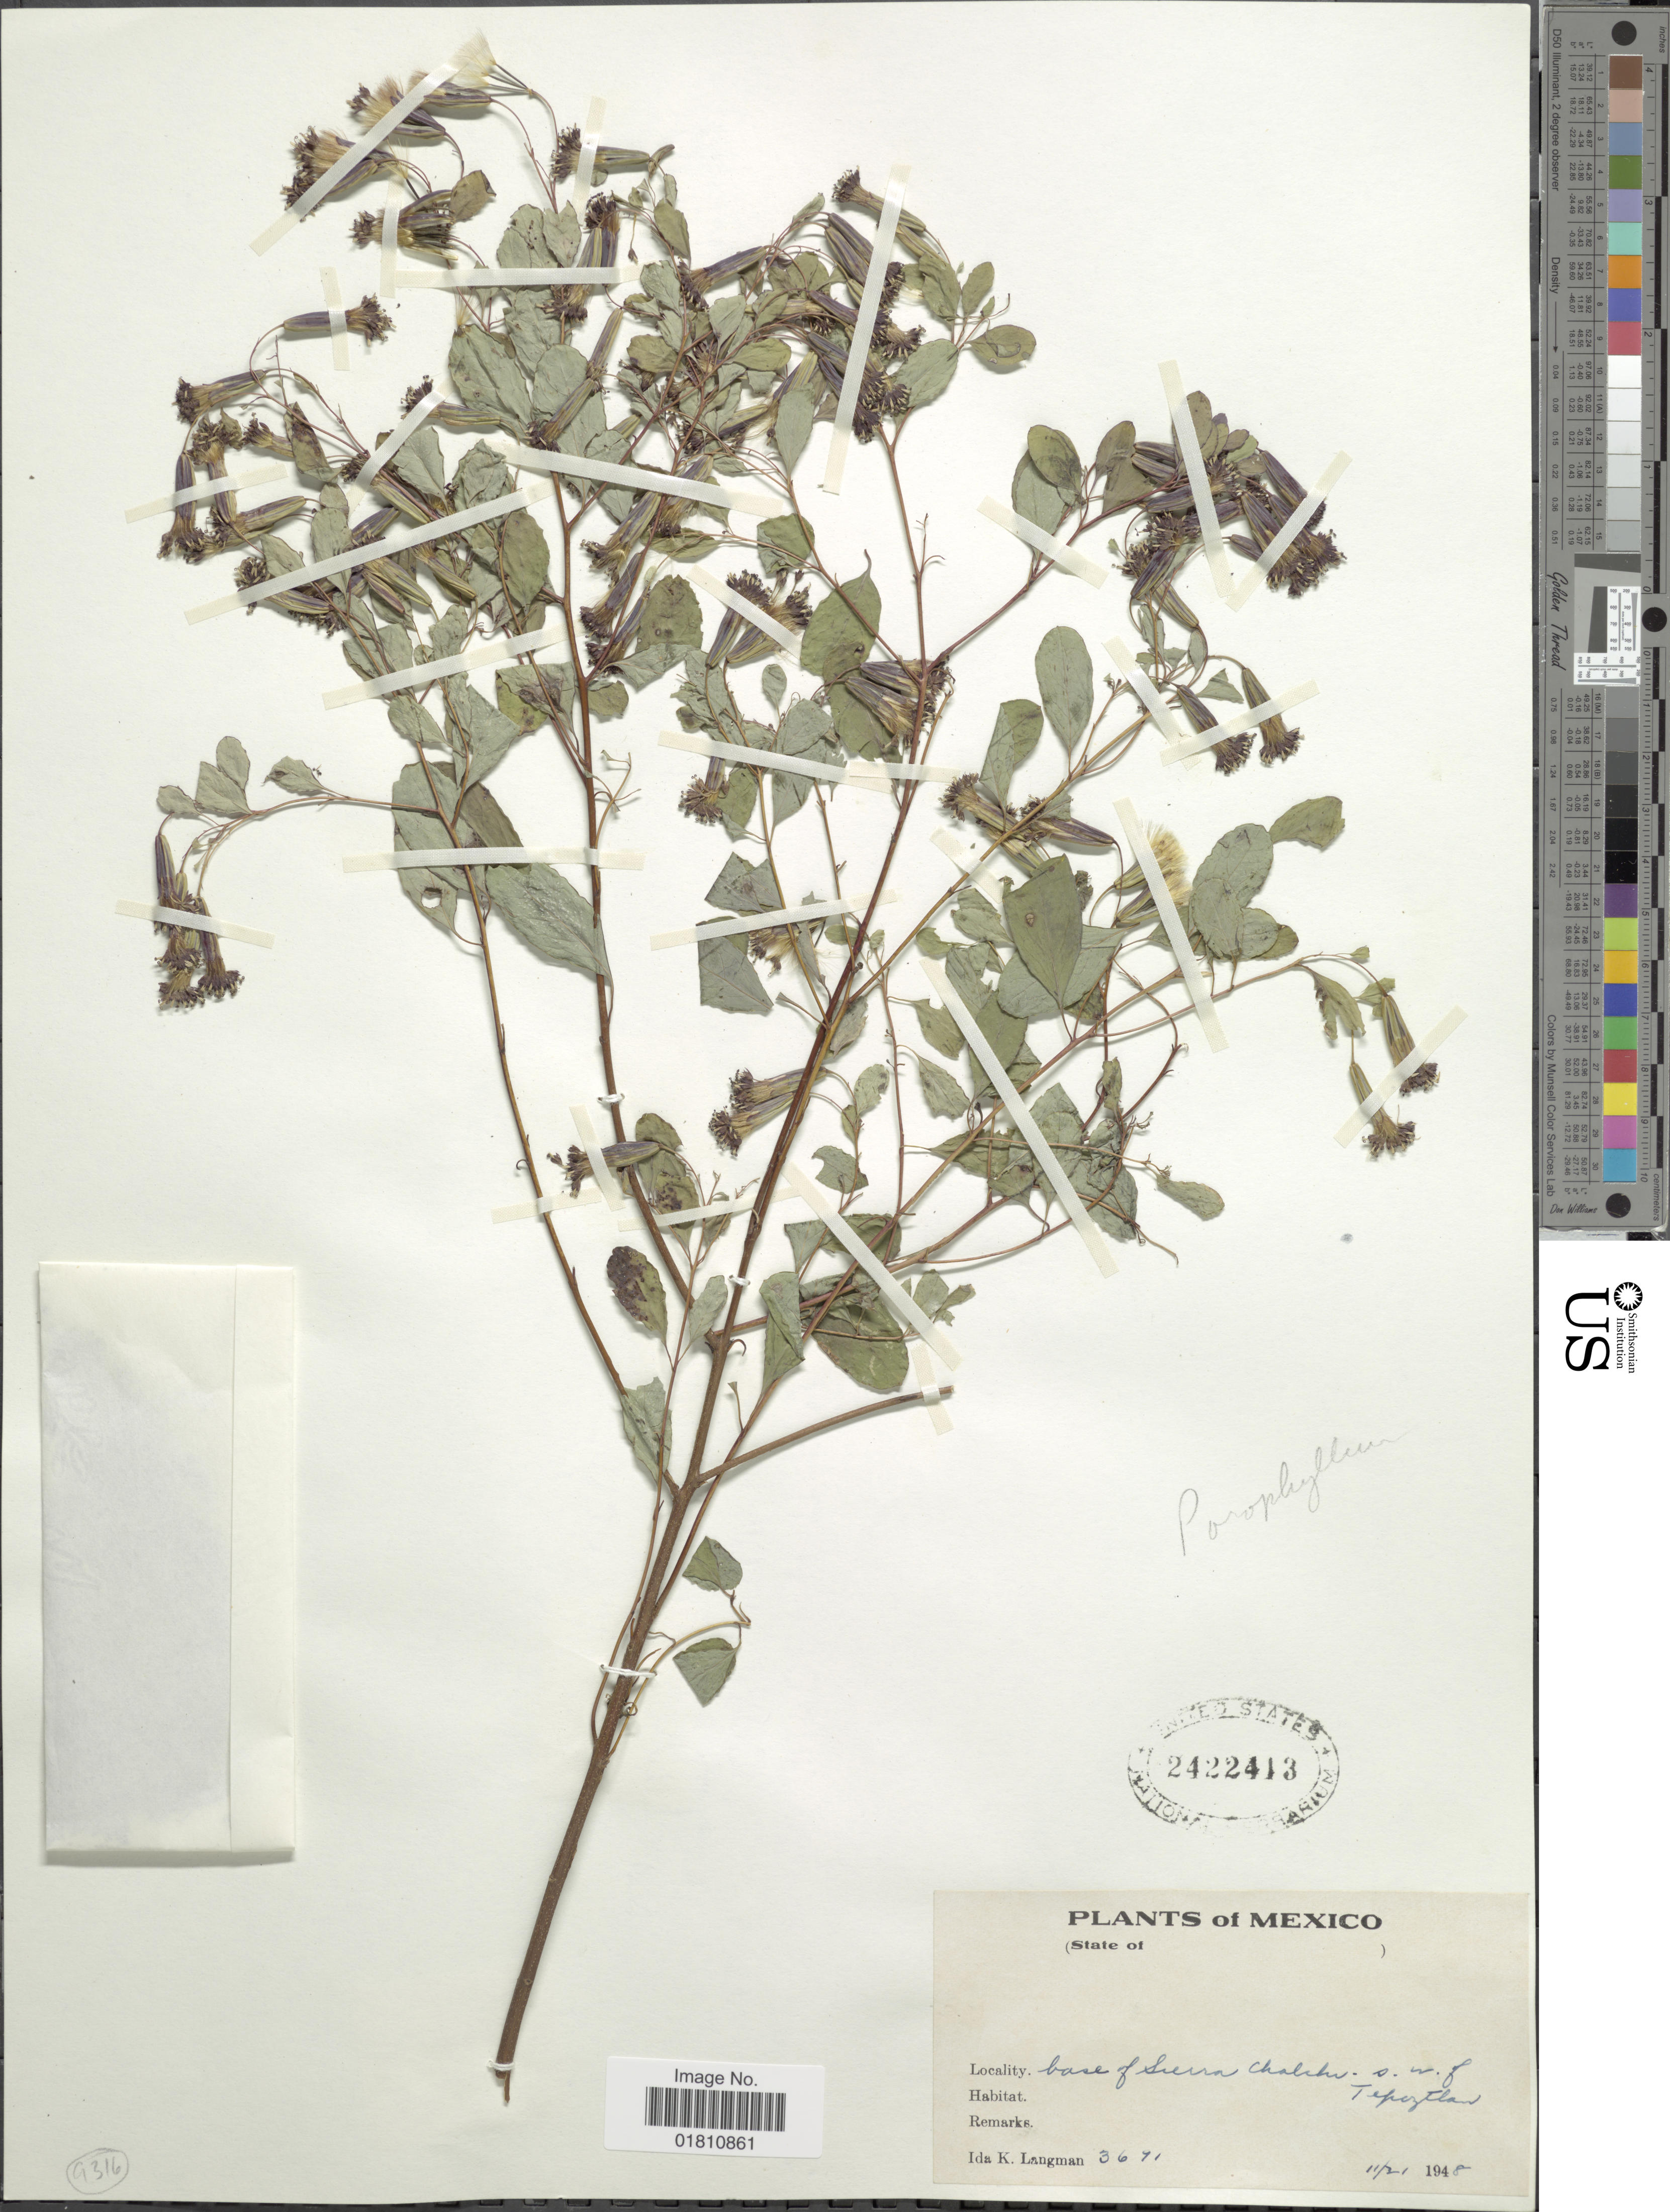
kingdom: Plantae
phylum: Tracheophyta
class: Magnoliopsida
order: Asterales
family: Asteraceae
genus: Porophyllum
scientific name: Porophyllum viridiflorum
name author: (Kunth) DC.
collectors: I. K. Langman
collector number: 3671*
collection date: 1948-11-21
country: Mexico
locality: Base of Sierra Chalcho s.w. of Tepoztlan.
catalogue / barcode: US 2422413